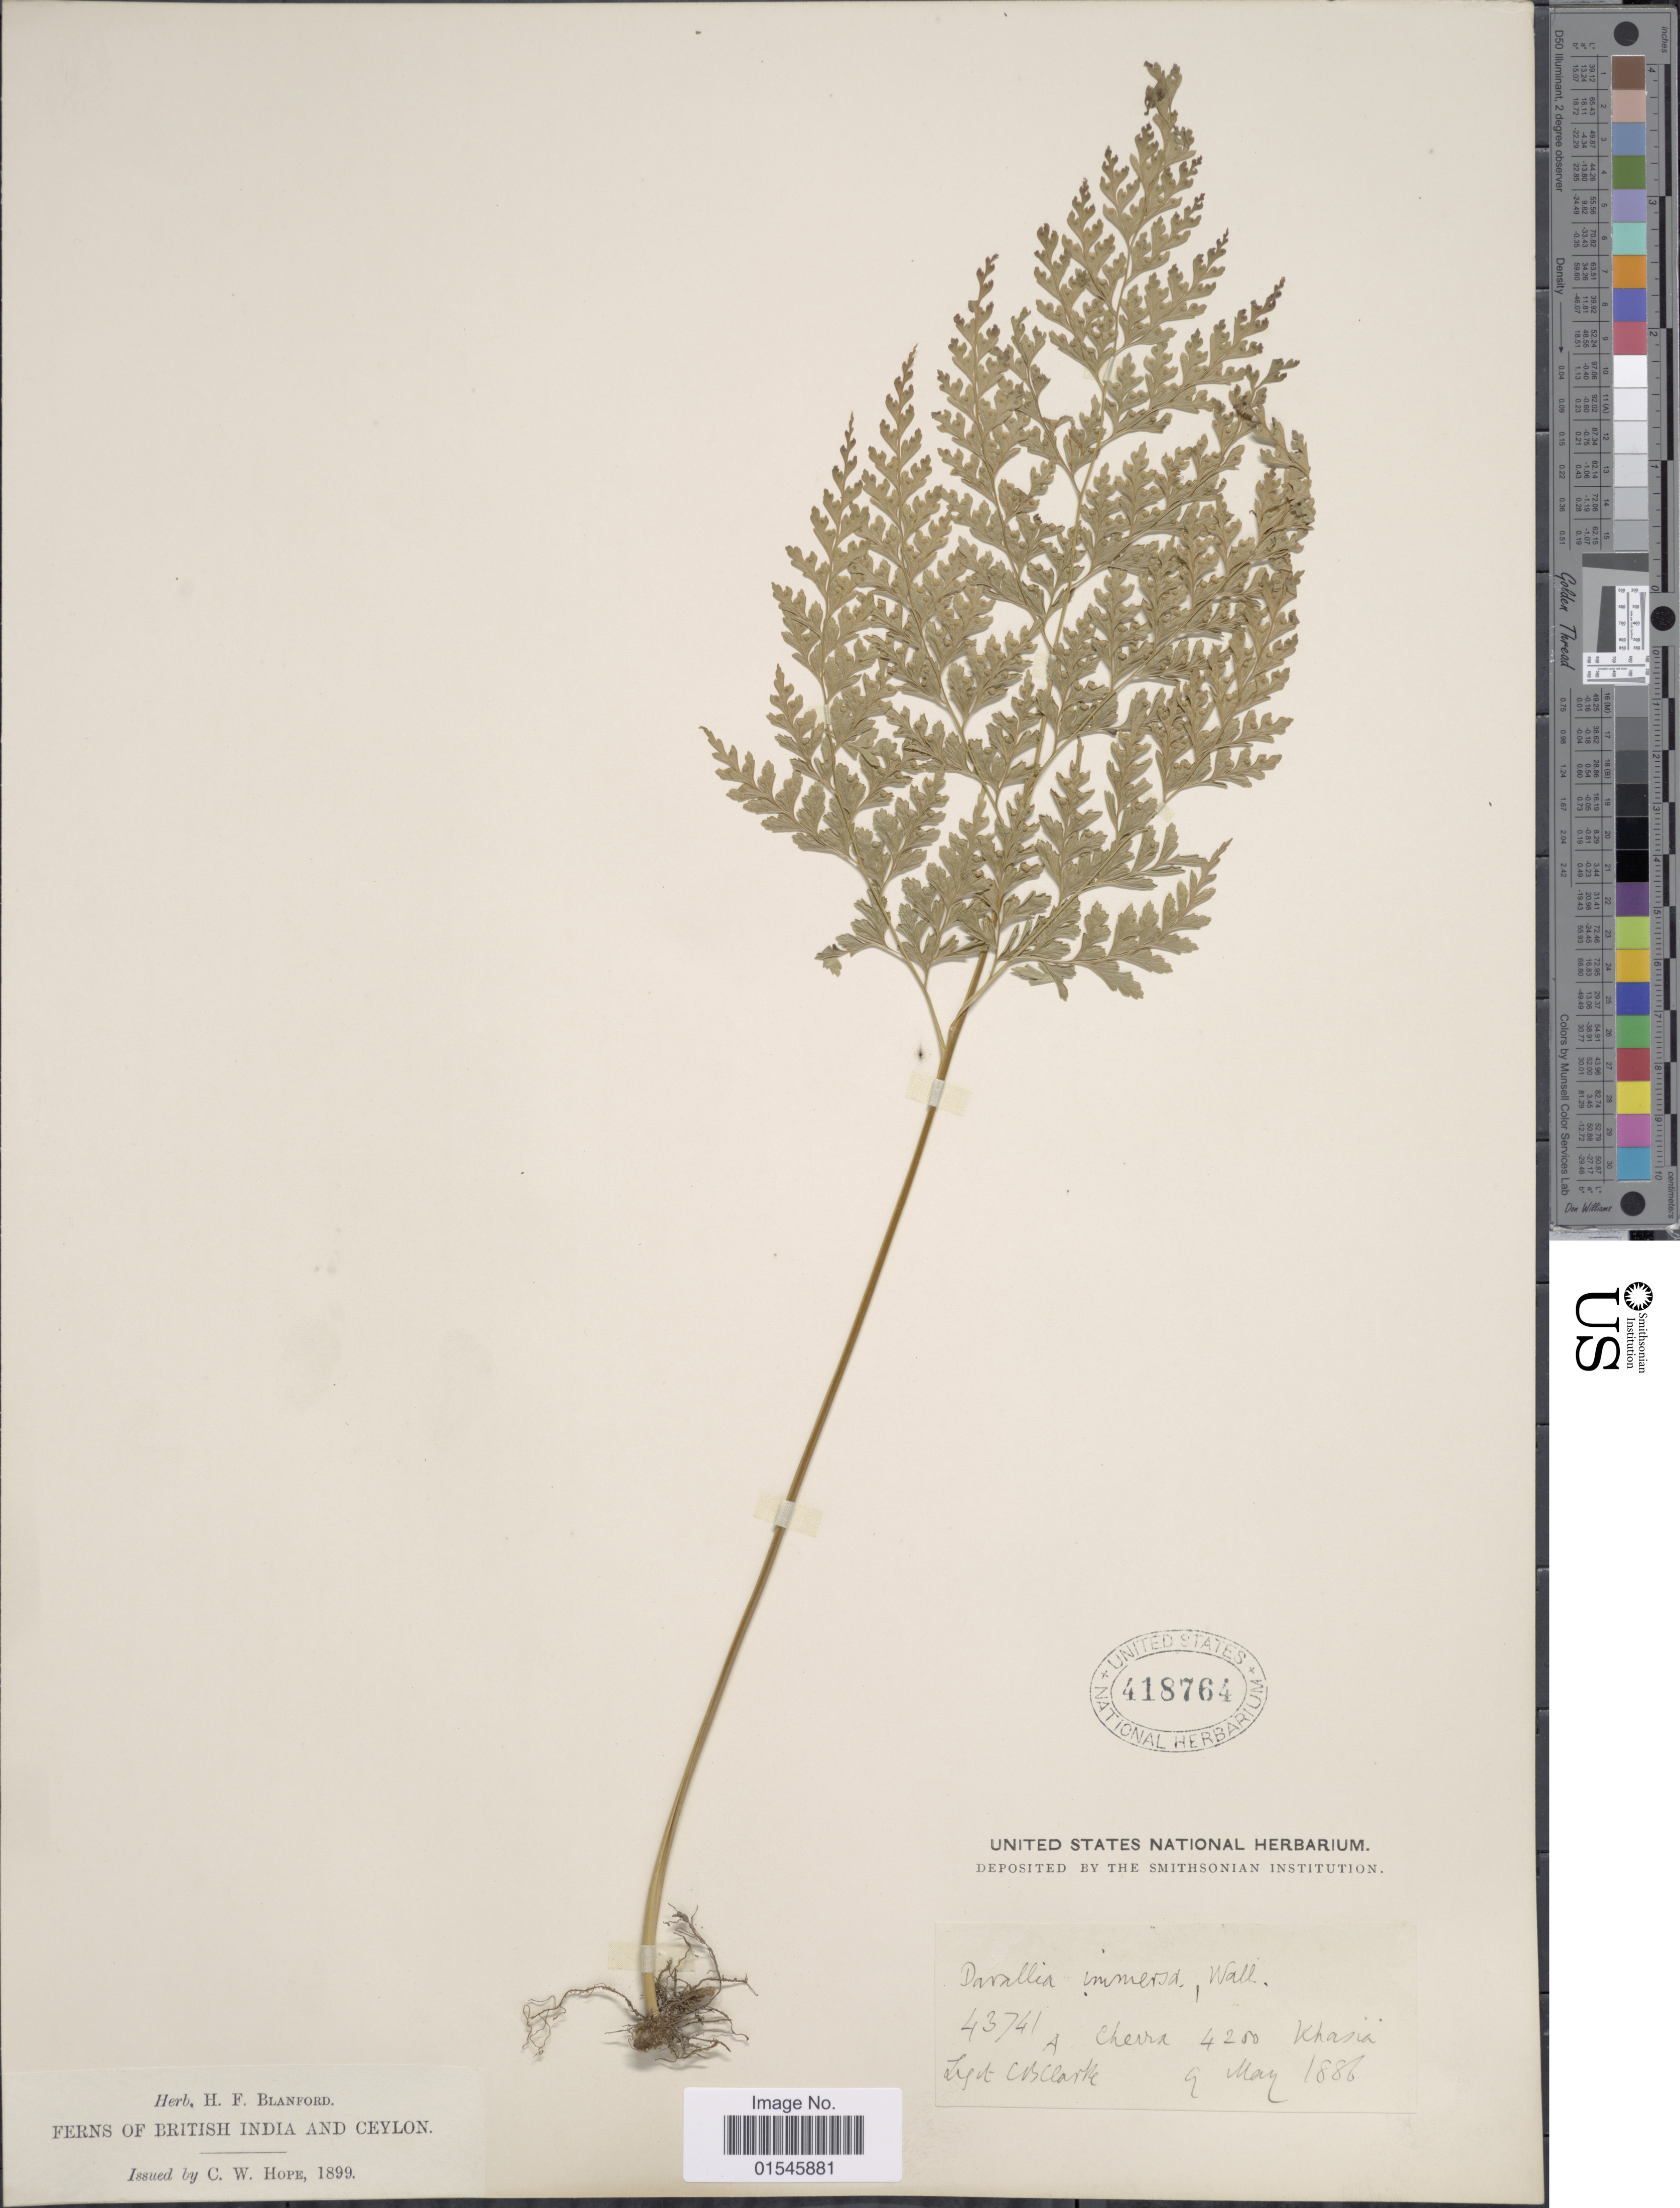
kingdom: Plantae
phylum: Tracheophyta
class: Polypodiopsida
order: Polypodiales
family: Hypodematiaceae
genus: Leucostegia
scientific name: Leucostegia truncata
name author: (D. Don) Fraser-Jenk.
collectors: C. B. Clarke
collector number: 43741A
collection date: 1886-05-09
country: India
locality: British India and Ceylon, Khasia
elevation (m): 1280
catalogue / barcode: US 418764